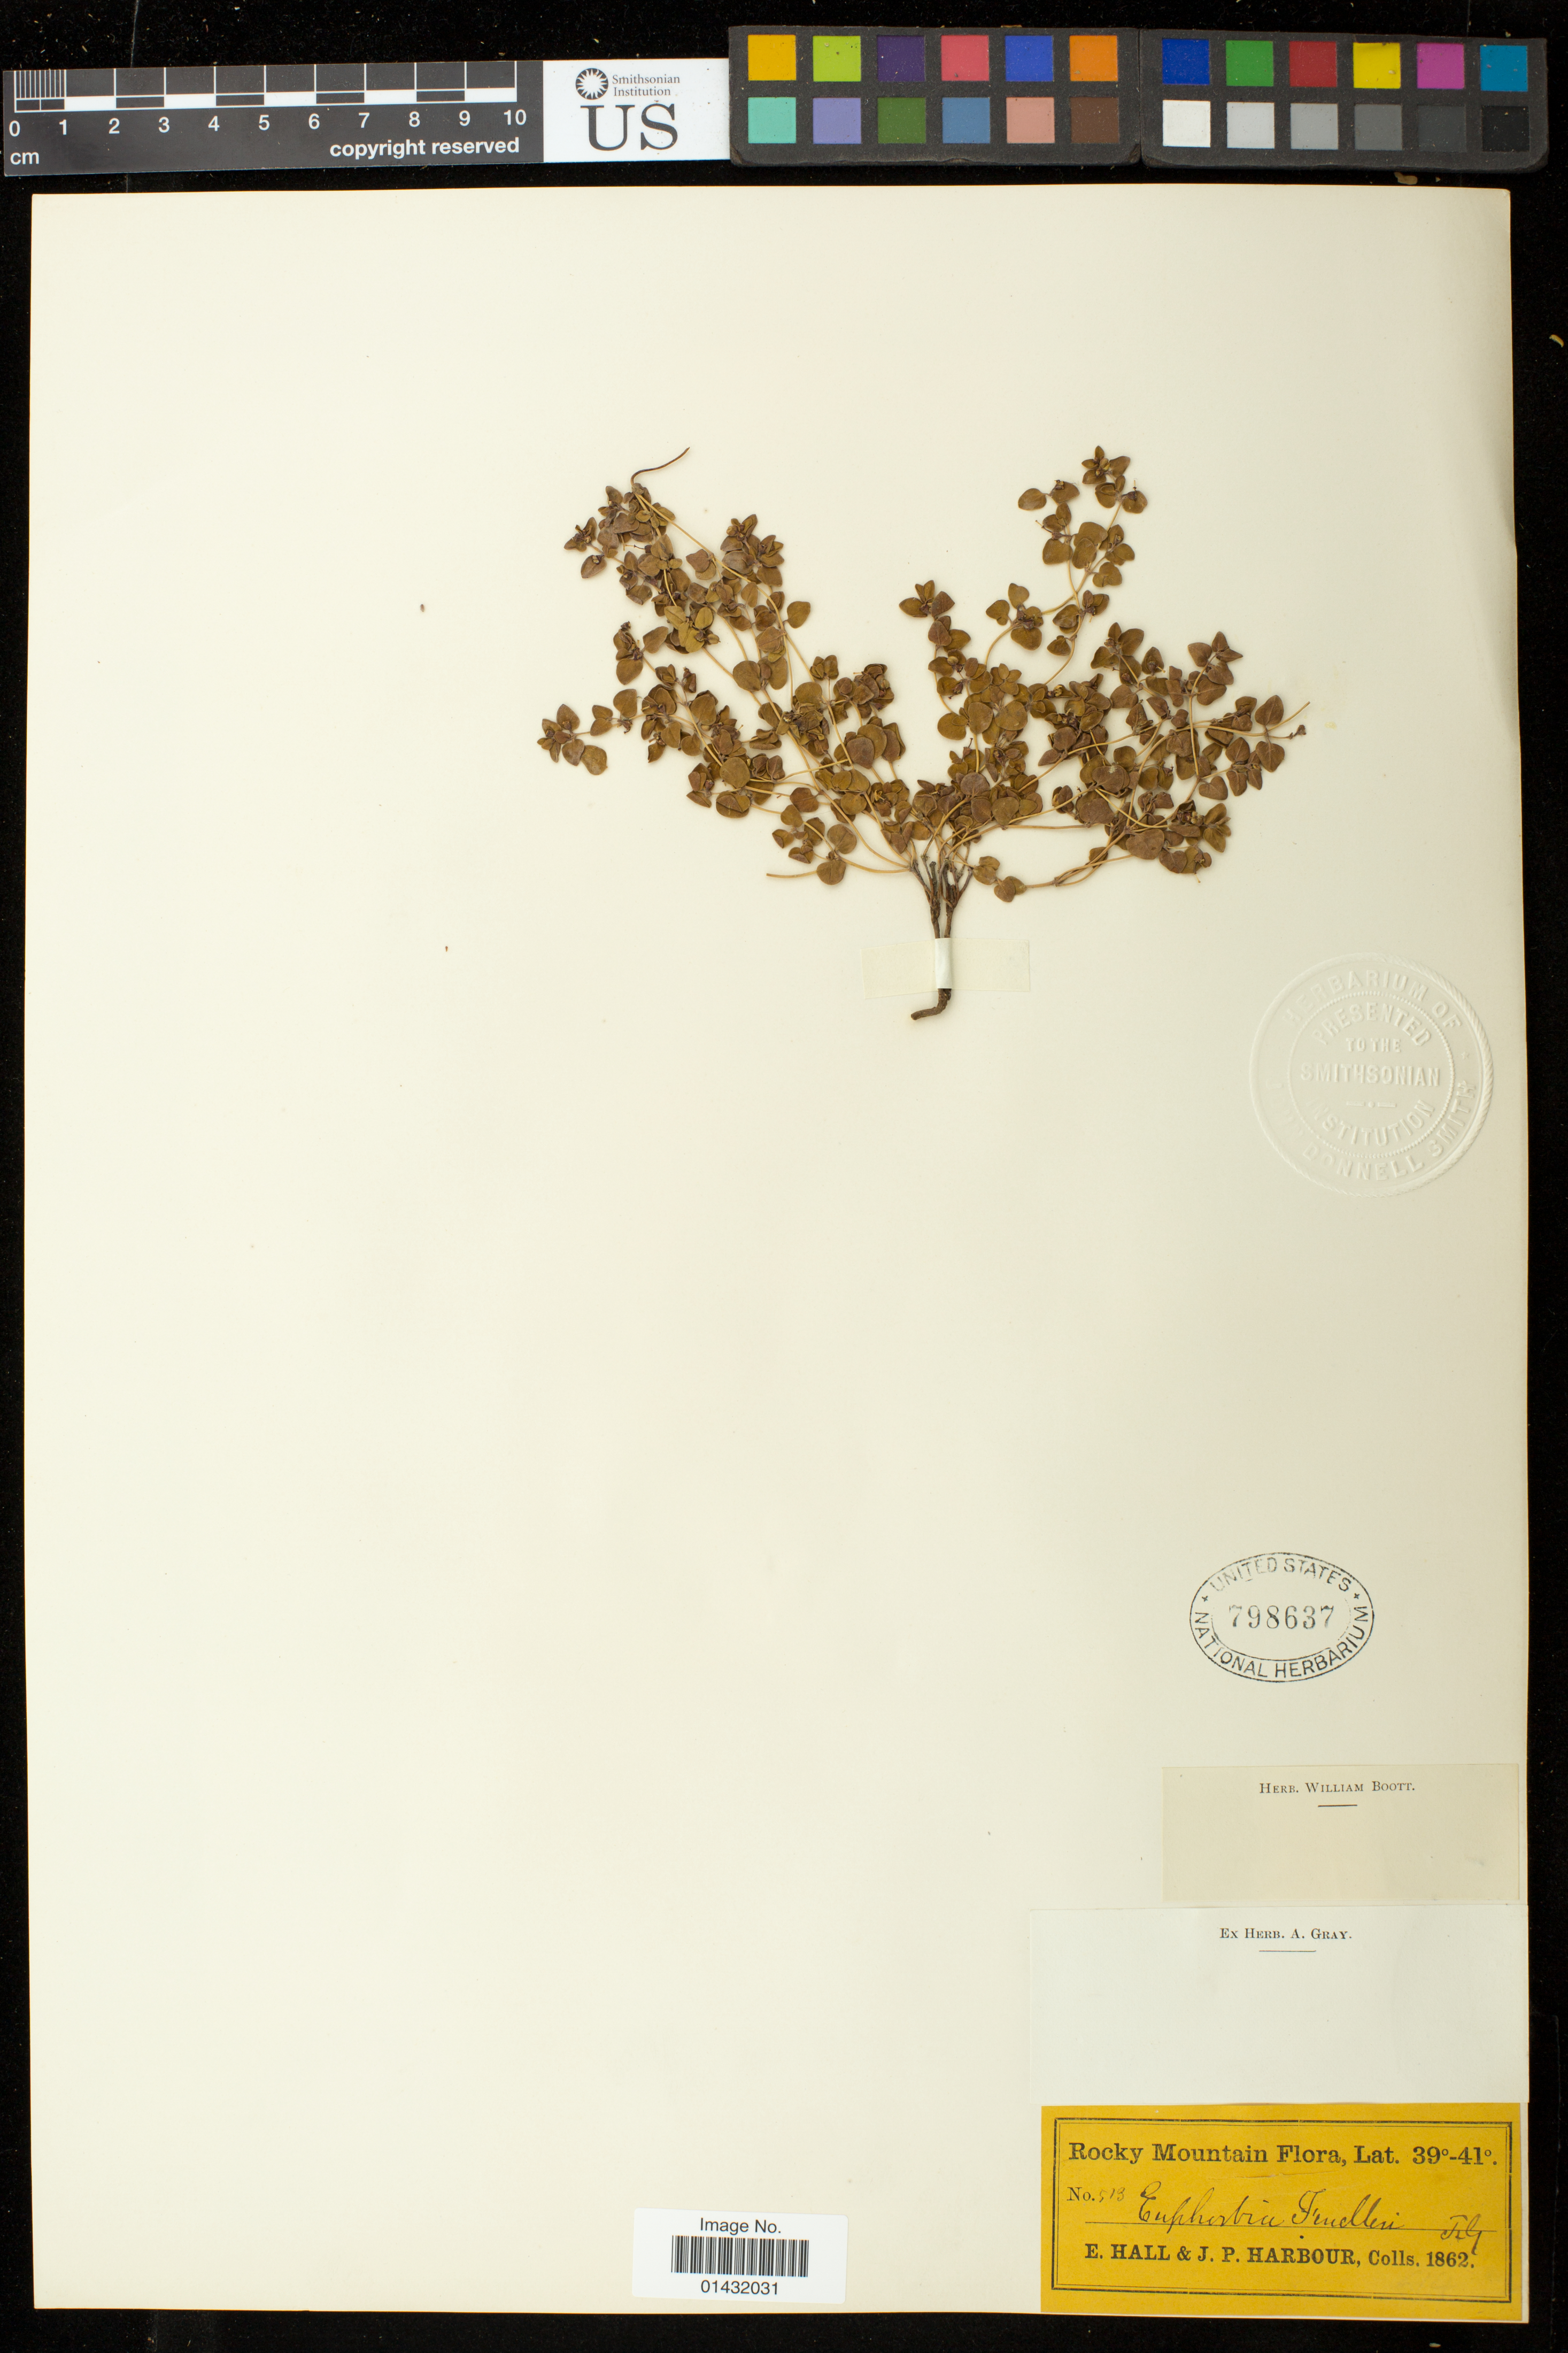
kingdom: Plantae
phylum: Tracheophyta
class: Magnoliopsida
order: Malpighiales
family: Euphorbiaceae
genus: Euphorbia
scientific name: Euphorbia fendleri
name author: Torr. & A. Gray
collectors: E. Hall & J. Harbour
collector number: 513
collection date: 1862-07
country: United States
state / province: Colorado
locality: Rocky Mtns.; Lat 39-41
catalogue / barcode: US 798637